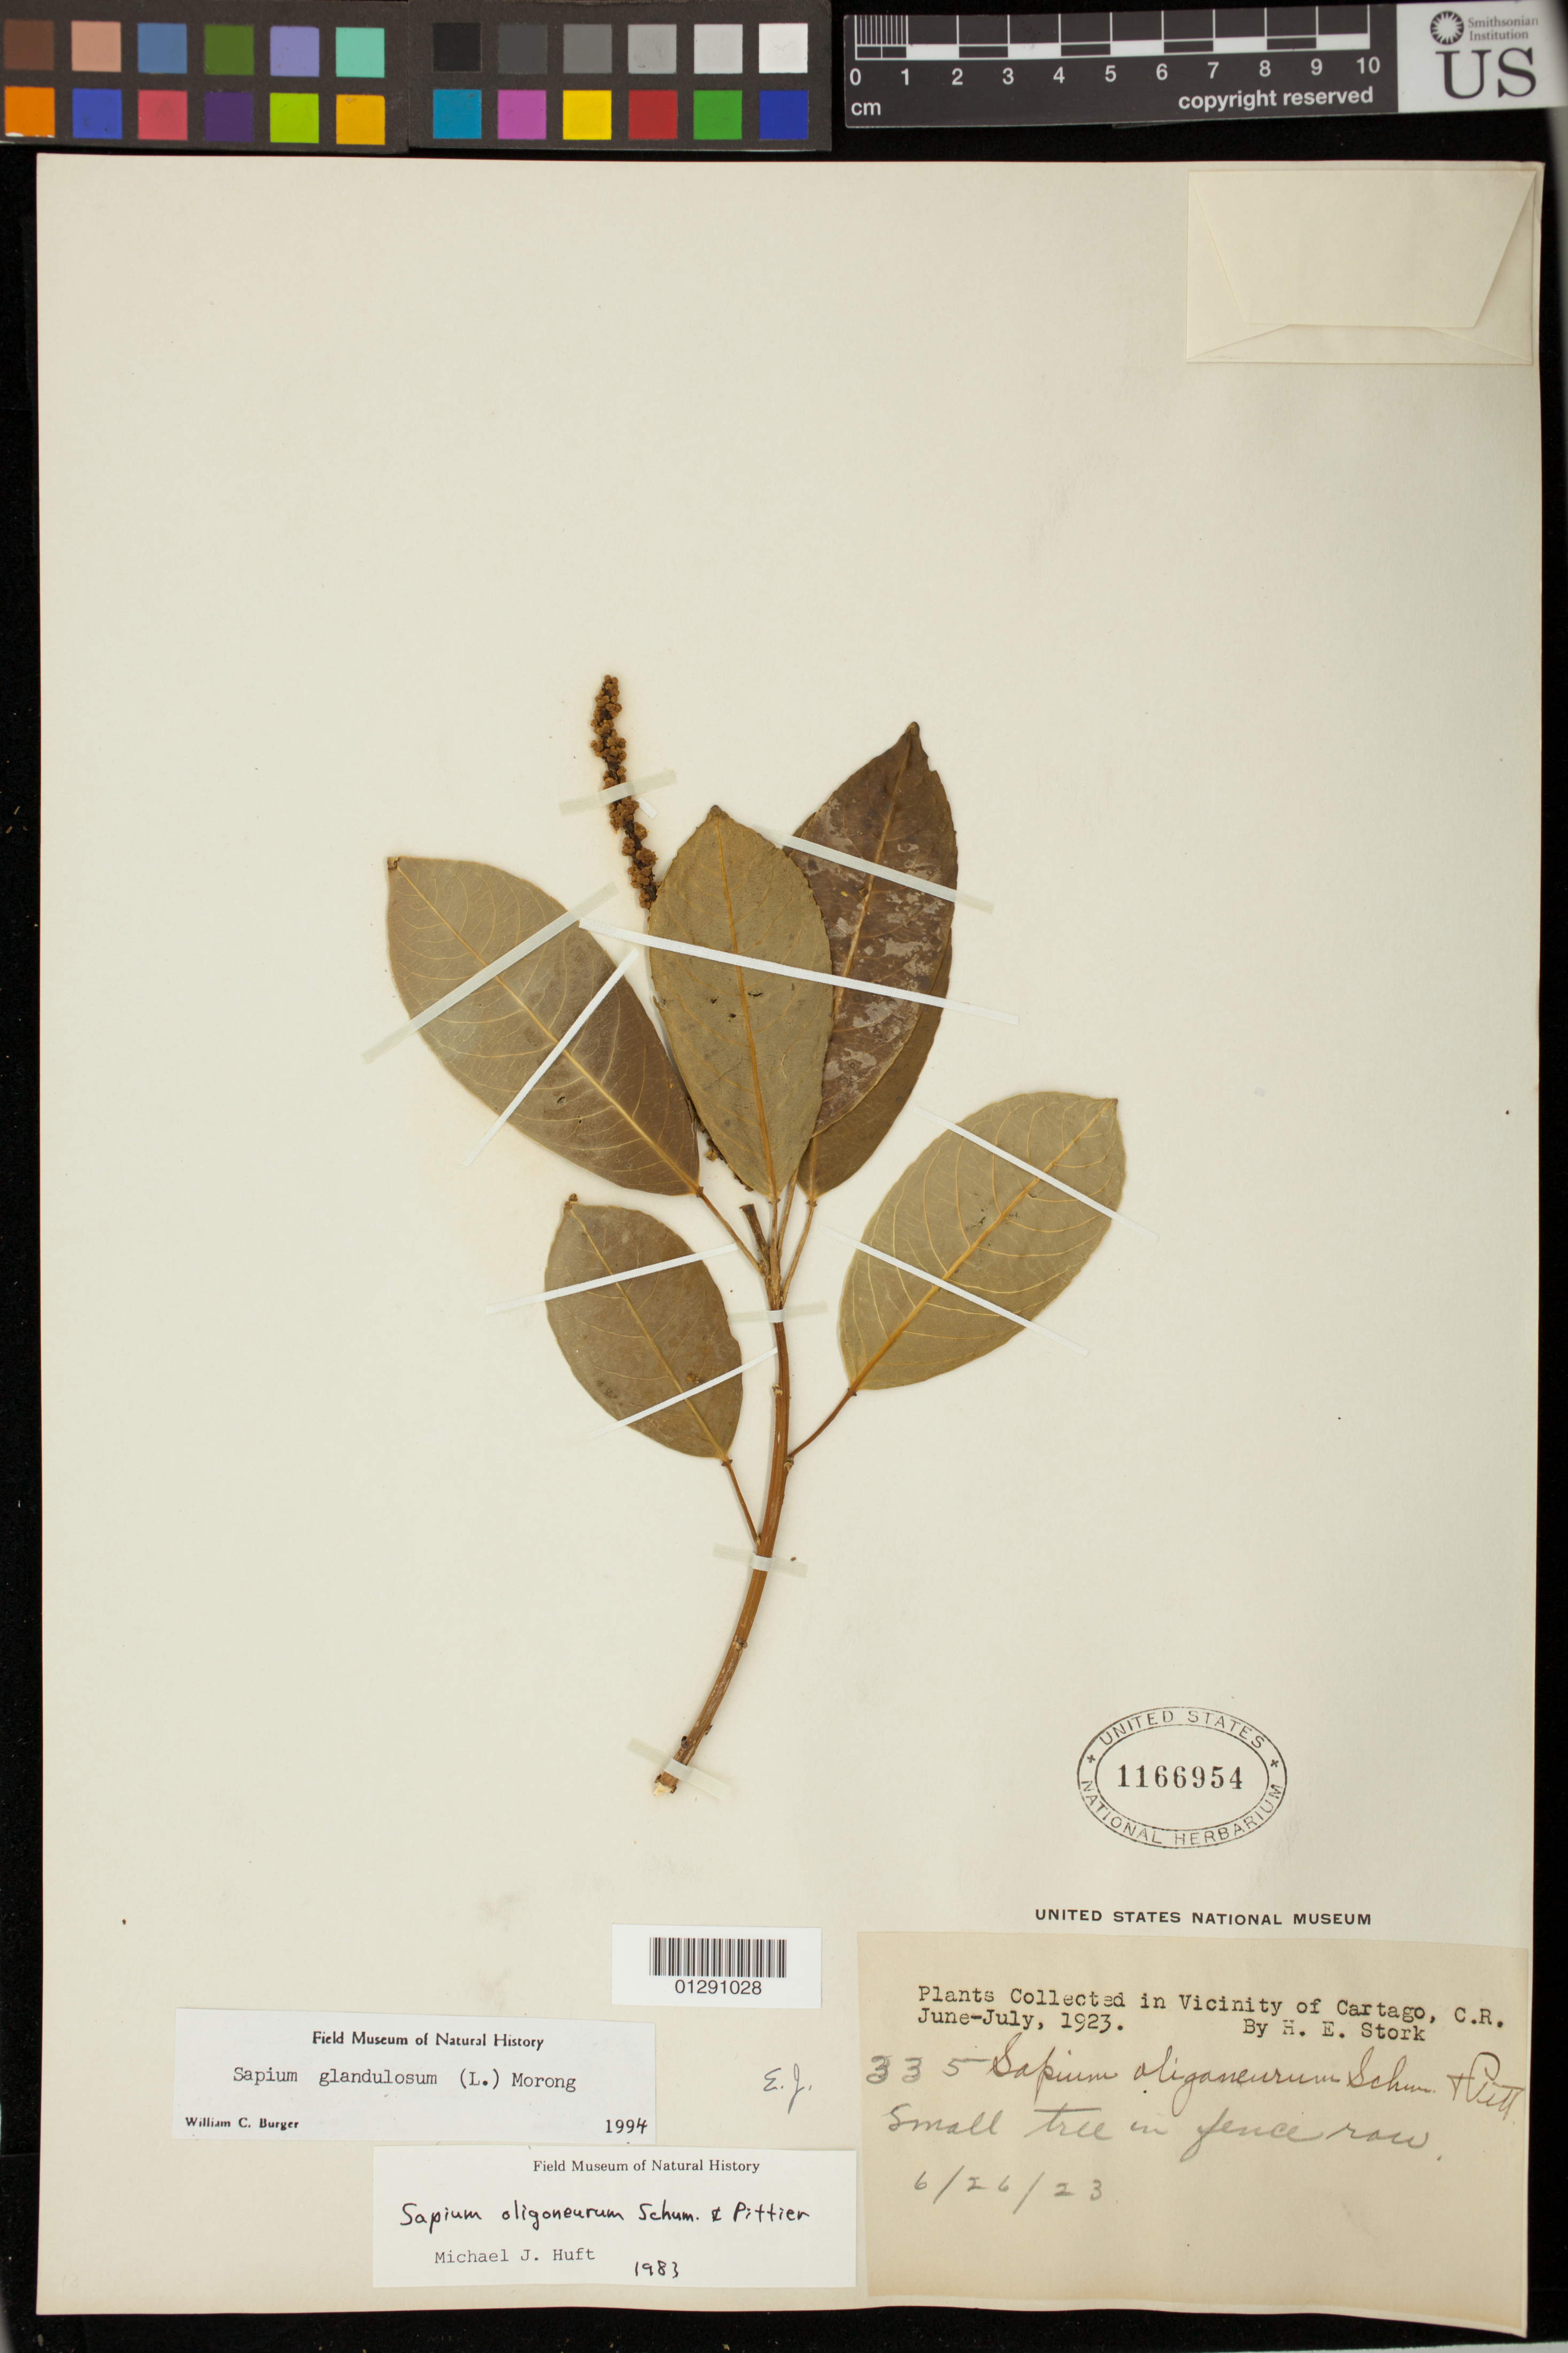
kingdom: Plantae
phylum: Tracheophyta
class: Magnoliopsida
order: Malpighiales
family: Euphorbiaceae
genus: Sapium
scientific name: Sapium glandulosum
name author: (L.) Morong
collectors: H. E. Stork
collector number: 335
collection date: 1923-06-26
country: Costa Rica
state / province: Cartago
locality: Vicinity of Cartago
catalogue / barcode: US 1166954